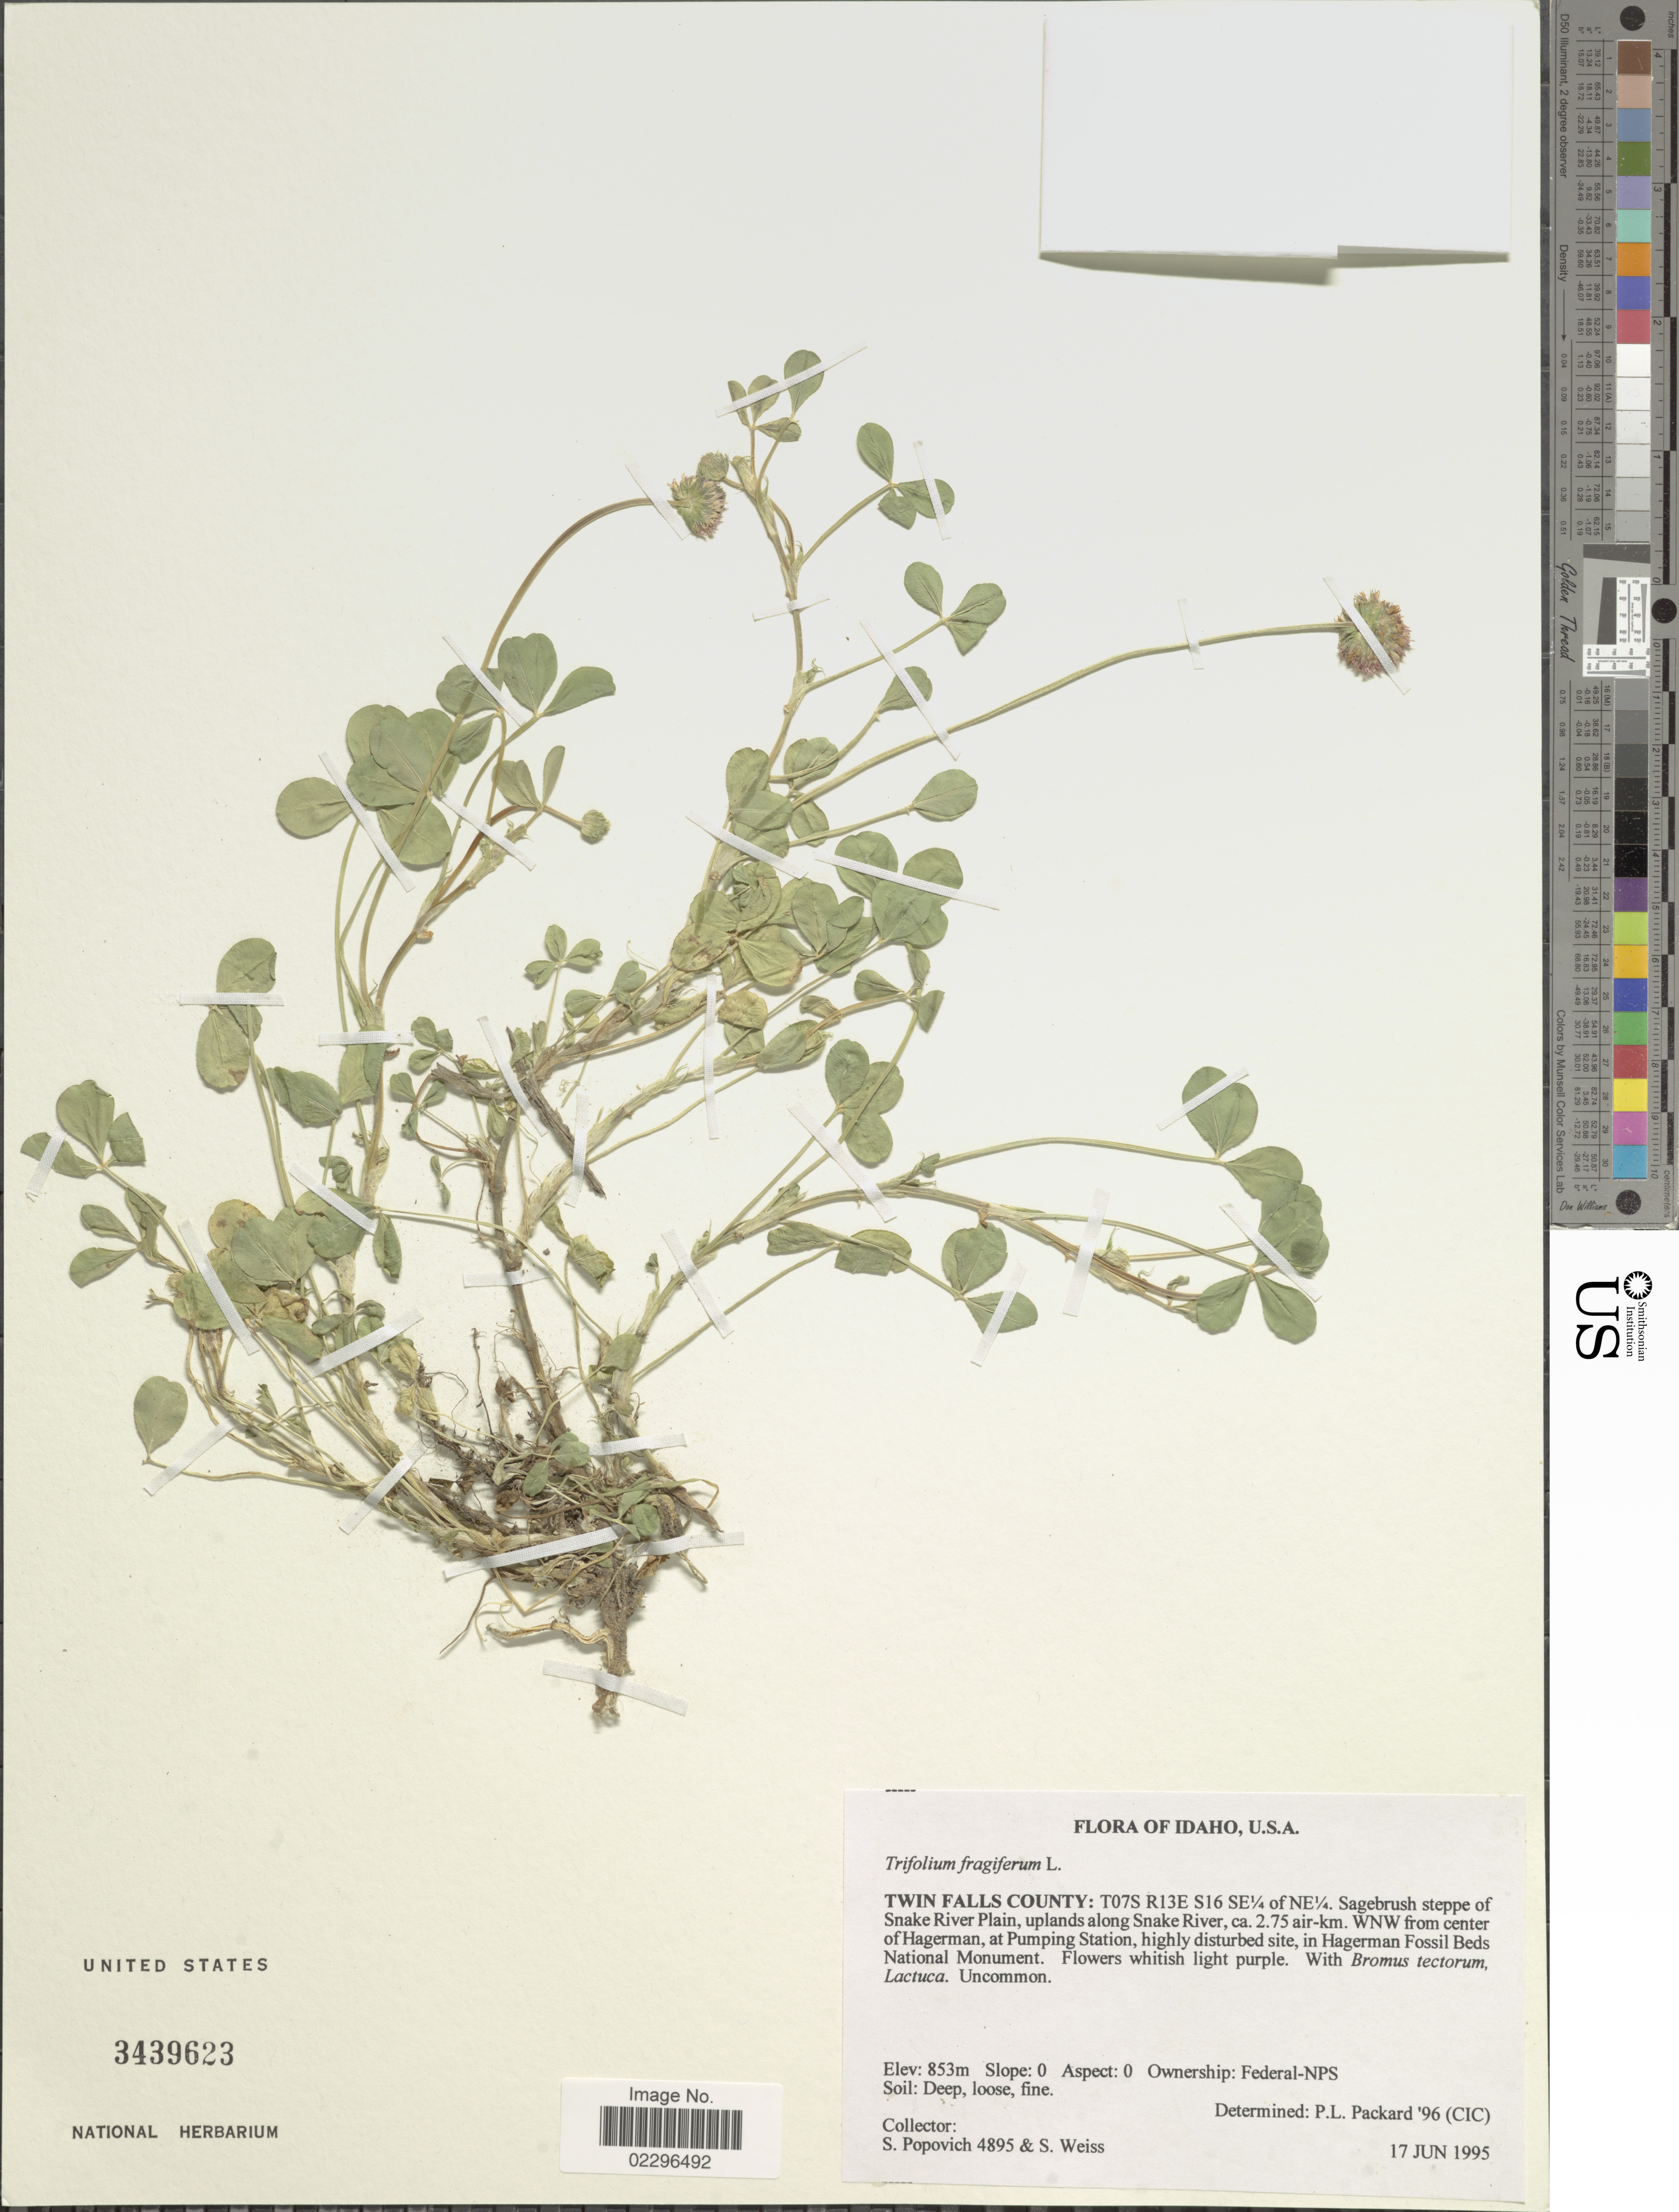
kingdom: Plantae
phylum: Tracheophyta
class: Magnoliopsida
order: Fabales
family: Fabaceae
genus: Trifolium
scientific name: Trifolium fragiferum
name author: L.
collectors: S. Popovich & S. Weiss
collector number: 4895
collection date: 1995-06-17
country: United States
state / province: Idaho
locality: Twin Falls County: T07S R13E S16 SE¼ of NE¼, Sagebrush steppe of Snake River Plain, uplands along Snake River, 2.75 air-km., WNW from center of Hagerman, at Pumping Station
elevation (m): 853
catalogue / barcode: US 3439623